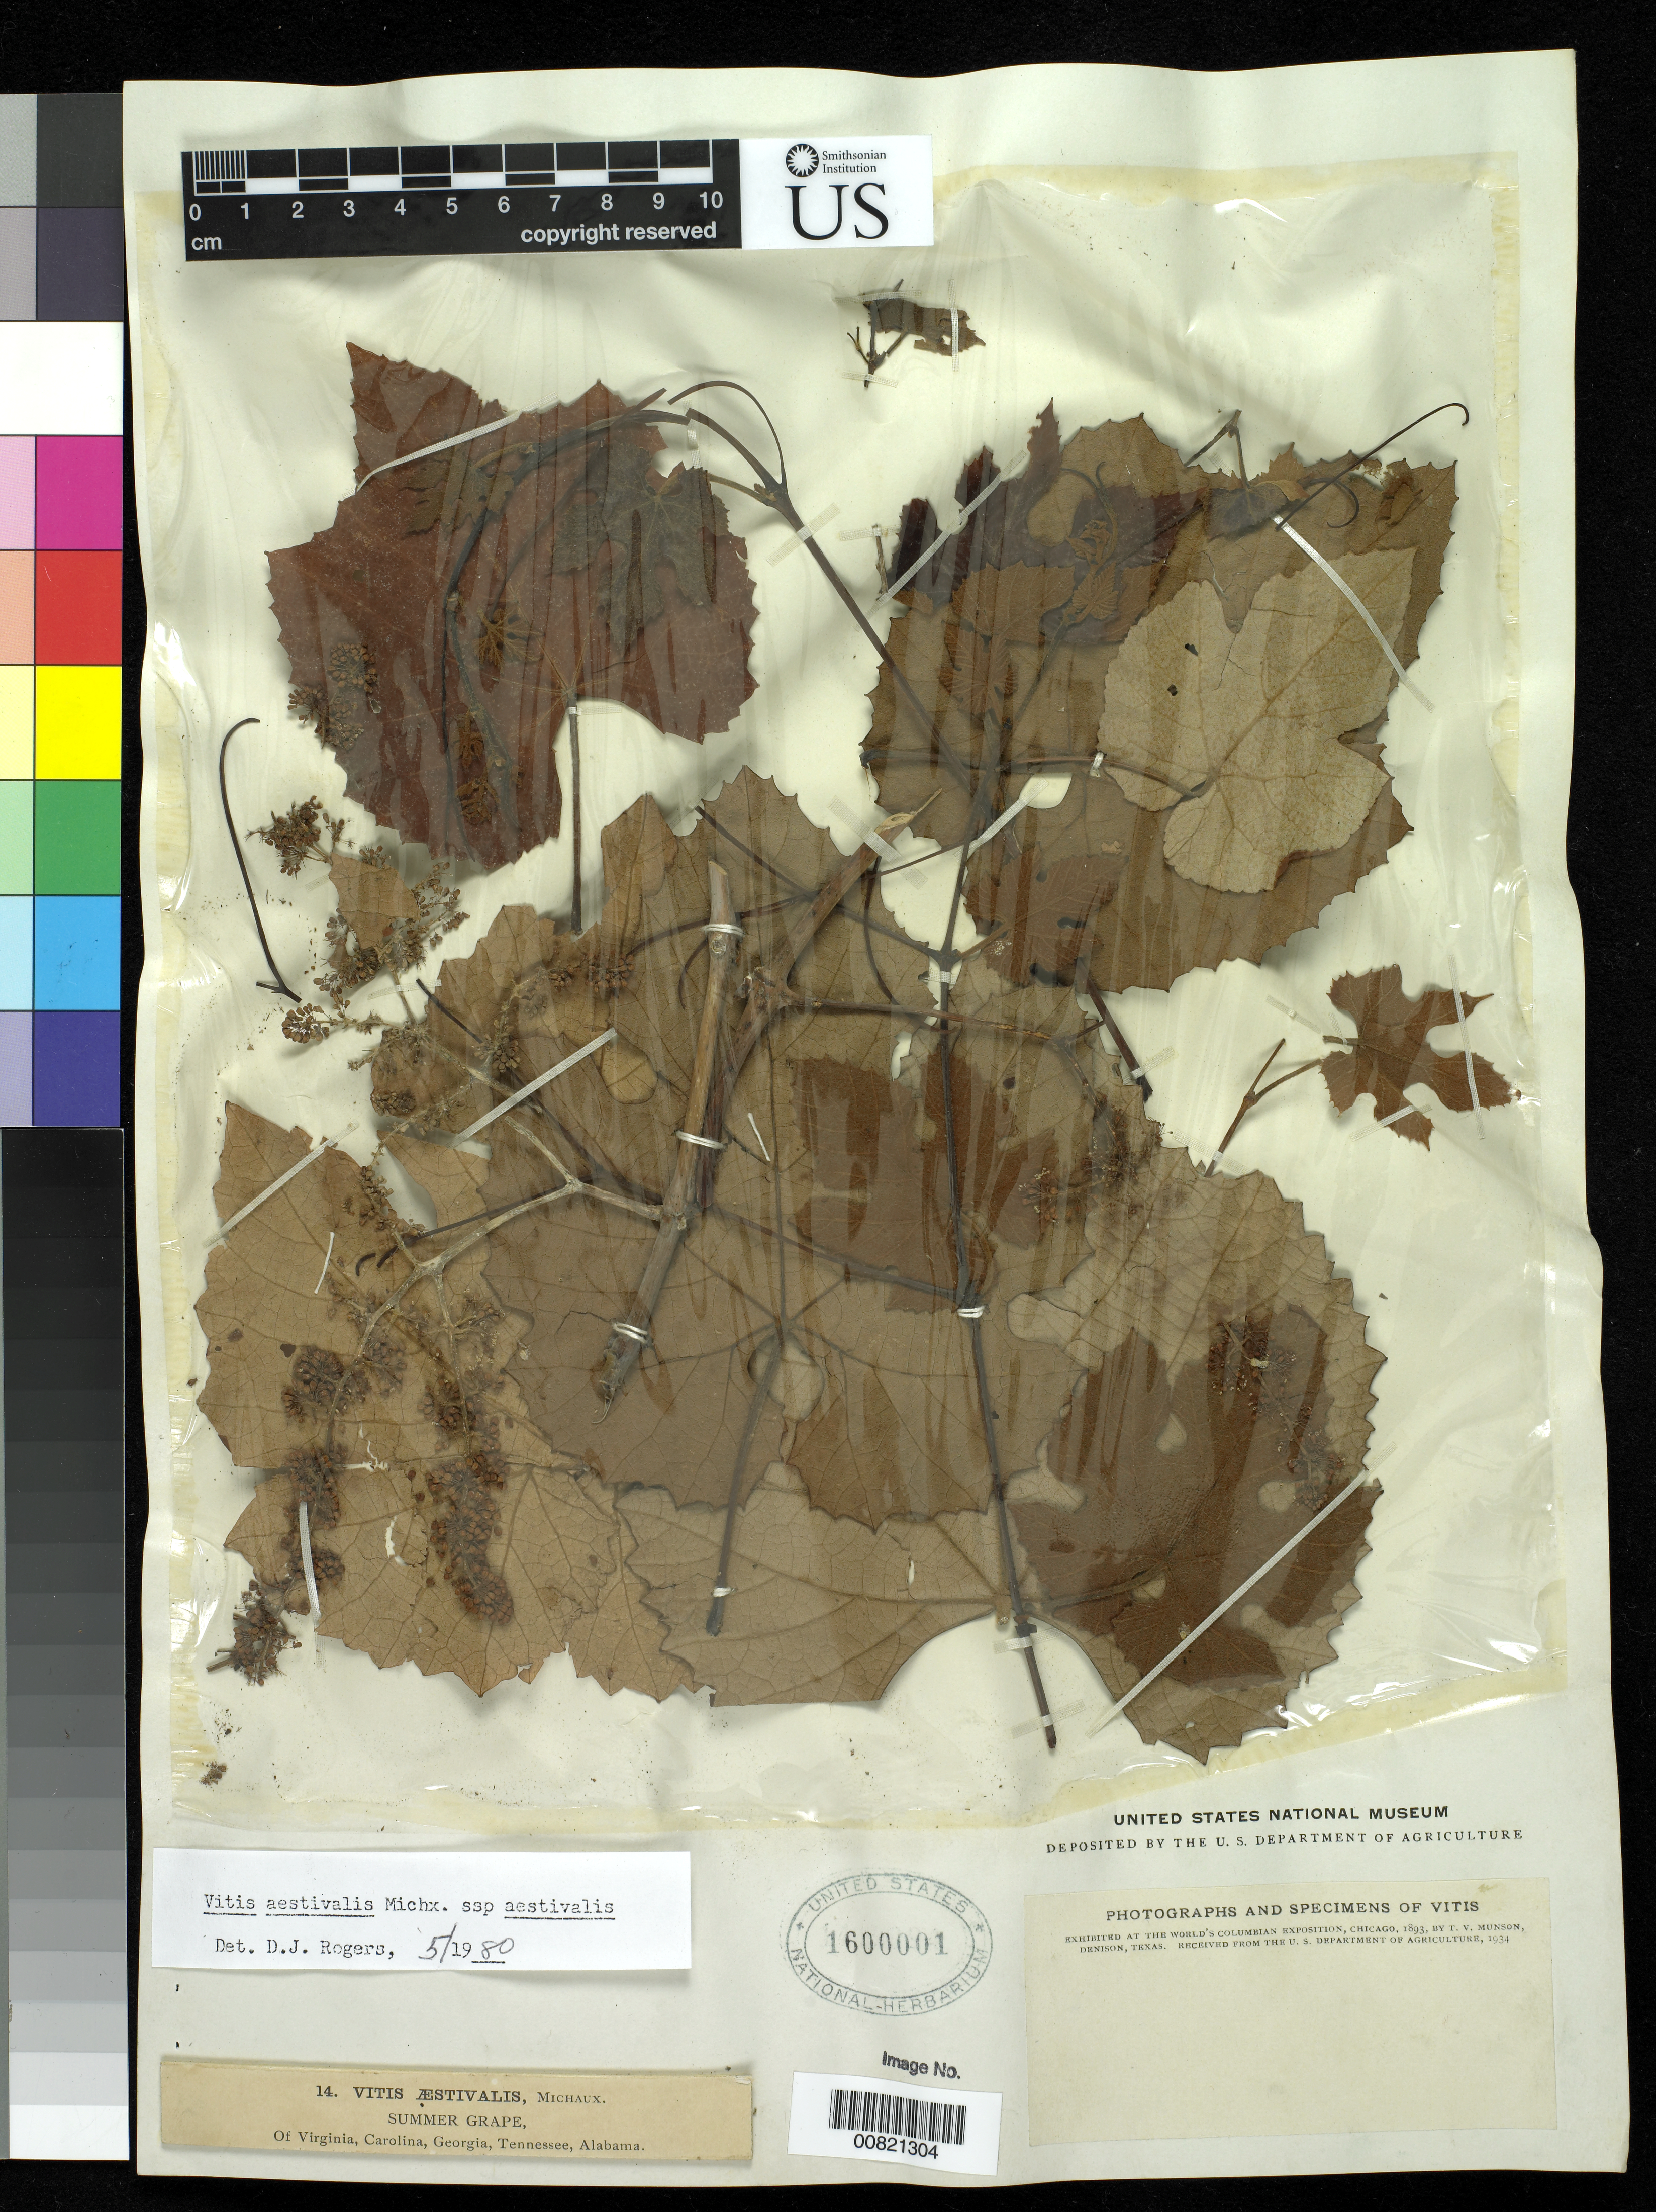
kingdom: Plantae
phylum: Tracheophyta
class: Magnoliopsida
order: Vitales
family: Vitaceae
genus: Vitis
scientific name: Vitis aestivalis var. aestivalis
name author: Michx.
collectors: T. V. Munson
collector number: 14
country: United States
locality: Of Virginia, Carolina, Georgia, Tennessee, and Alabama. Collection location not stated.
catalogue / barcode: US 1600001